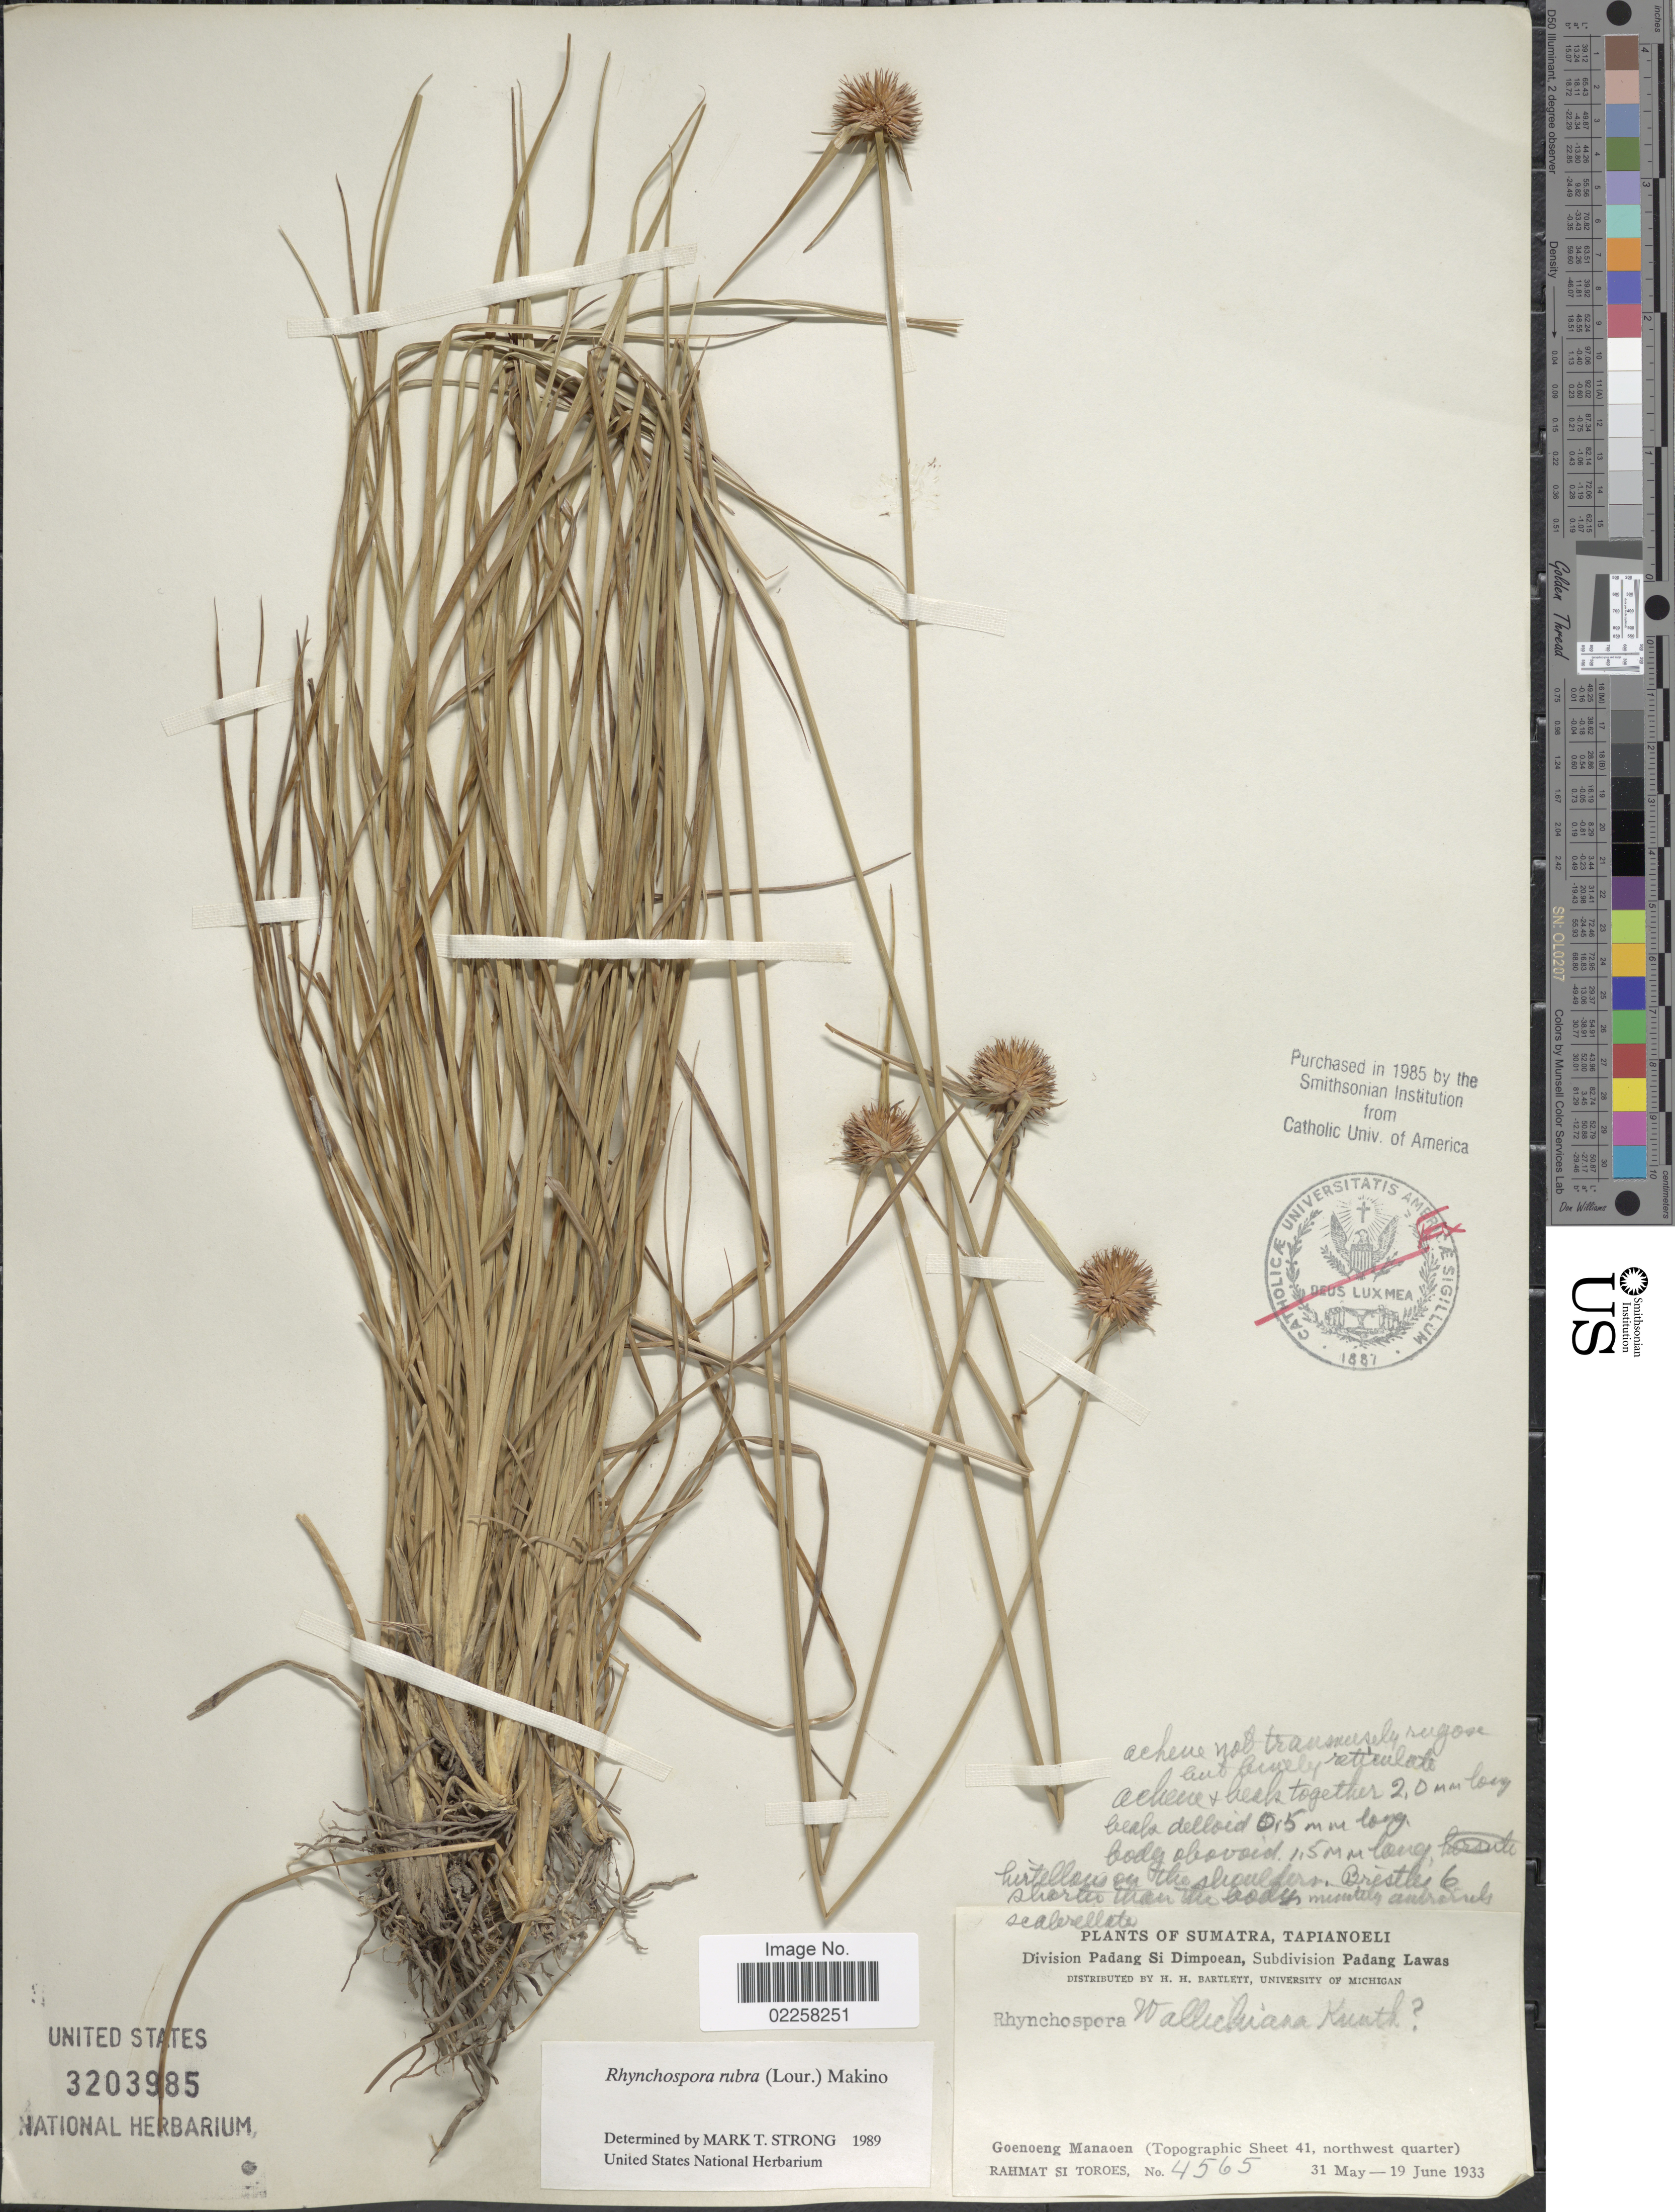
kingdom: Plantae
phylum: Tracheophyta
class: Liliopsida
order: Poales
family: Cyperaceae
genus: Rhynchospora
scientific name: Rhynchospora rubra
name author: (Lour.) Makino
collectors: Rahmat Si Boeea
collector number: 4565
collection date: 1933-05-31/1933-06-19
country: Indonesia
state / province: Sumatra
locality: Tapianoeli, Division Padang Si Dimpoean, Subdivision Padang Lawas, Goenoeng Manaoen (Topographic Sheet 41, northwest quarter)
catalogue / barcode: US 3203985